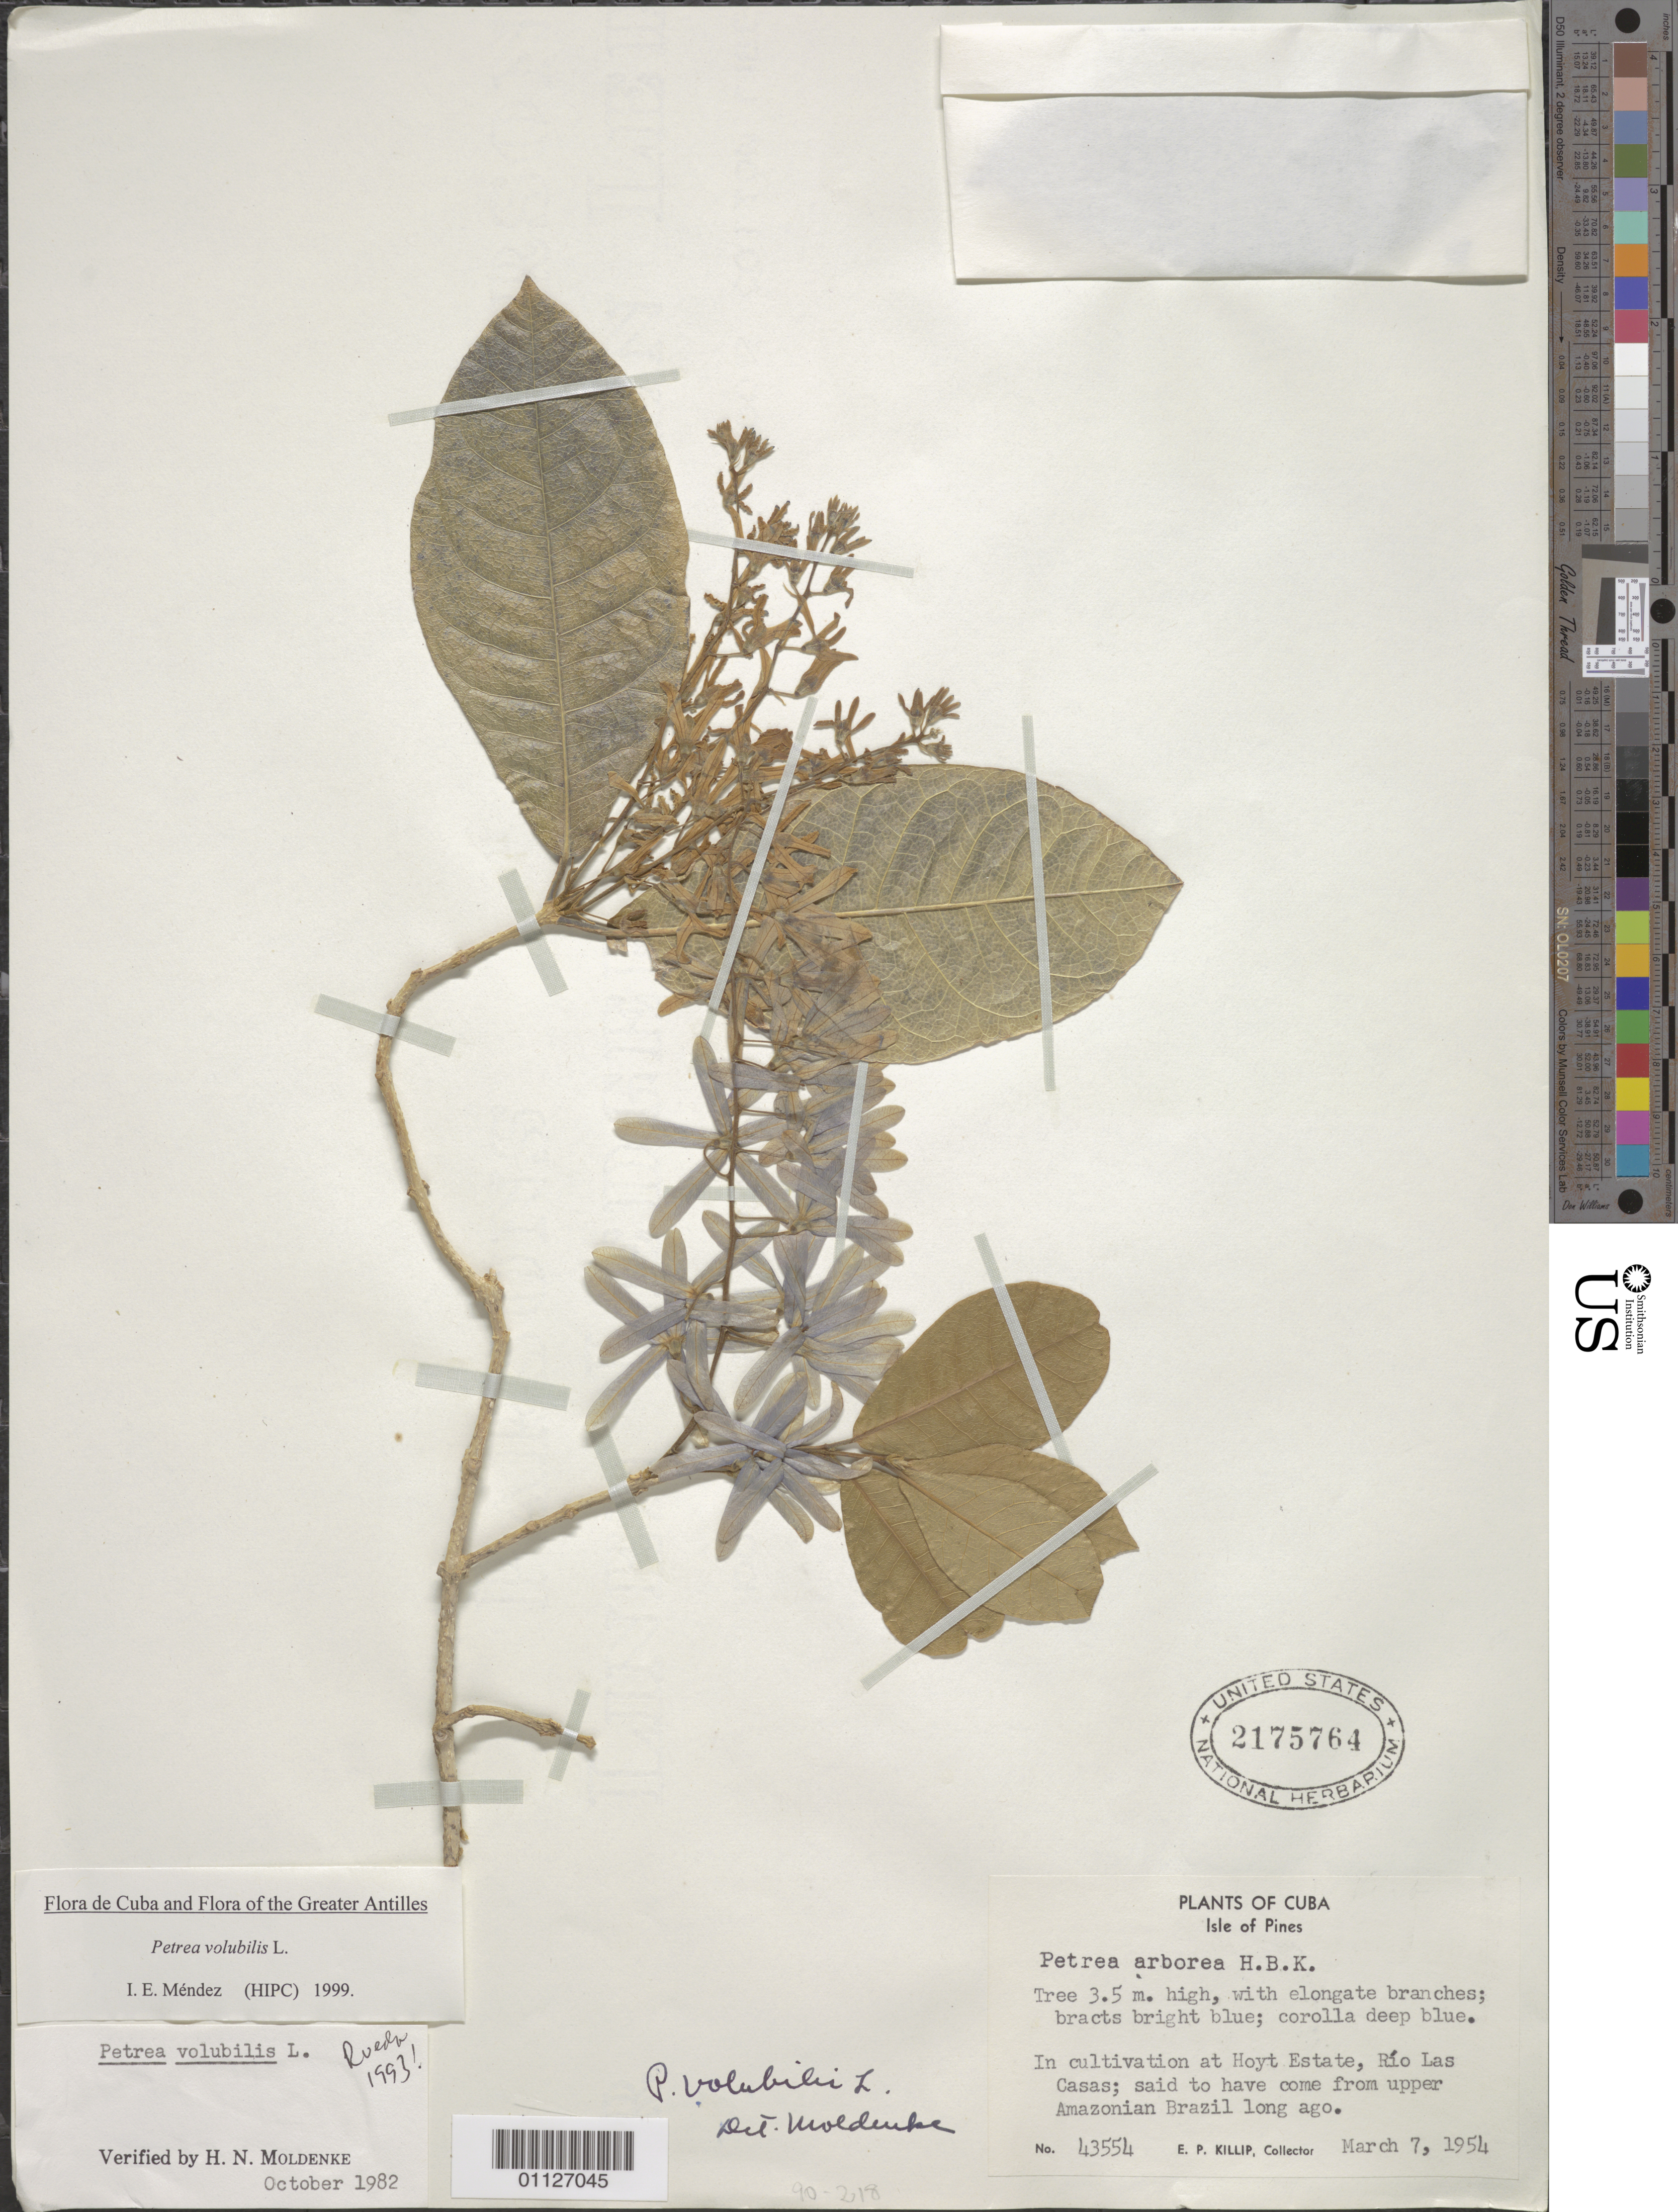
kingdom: Plantae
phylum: Tracheophyta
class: Magnoliopsida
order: Lamiales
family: Verbenaceae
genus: Petrea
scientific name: Petrea volubilis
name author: L.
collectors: E. P. Killip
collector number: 43554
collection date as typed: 07 Mar 1954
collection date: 1954-03-07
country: Cuba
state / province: Isla de La Juventud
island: Isla de la Juventud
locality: In cultivation at Hoyt Estate, Río Las Casas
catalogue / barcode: US 2175764